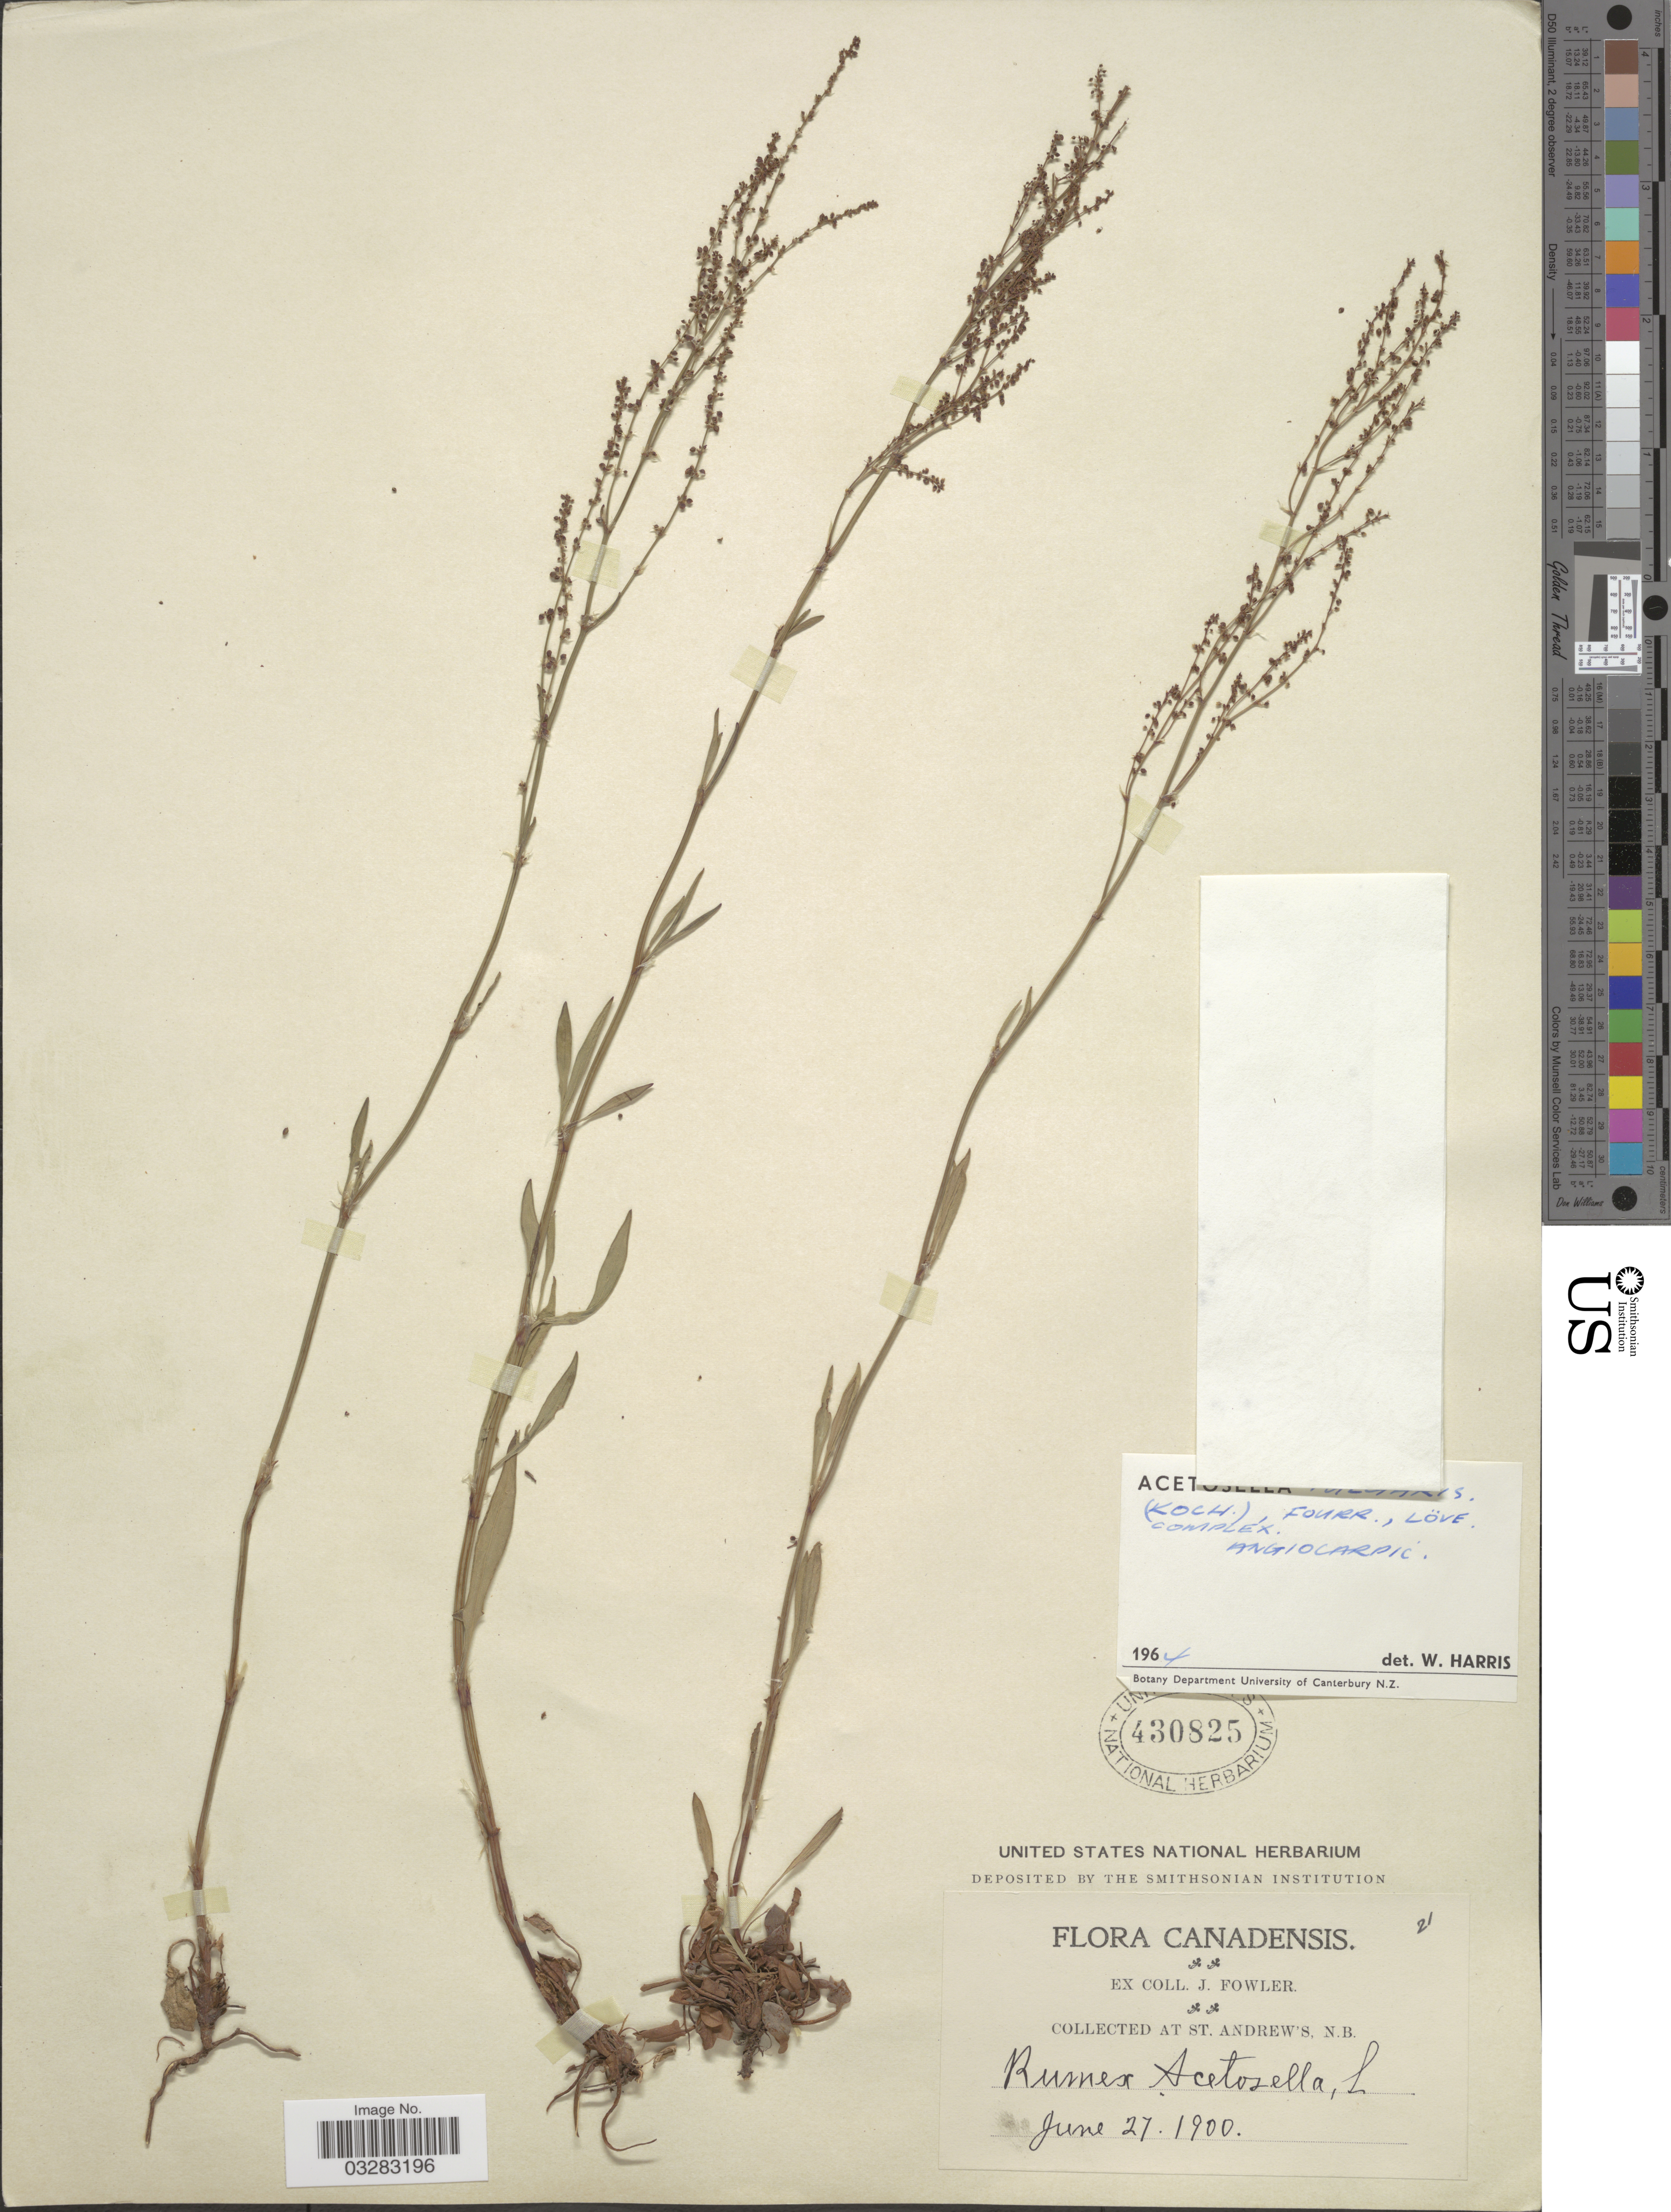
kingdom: Plantae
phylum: Tracheophyta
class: Magnoliopsida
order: Caryophyllales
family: Polygonaceae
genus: Rumex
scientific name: Rumex acetosella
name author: L.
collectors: J. Fowler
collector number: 21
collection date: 1900-06-27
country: Canada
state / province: New Brunswick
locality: St. Andrew's.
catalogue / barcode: US 430825